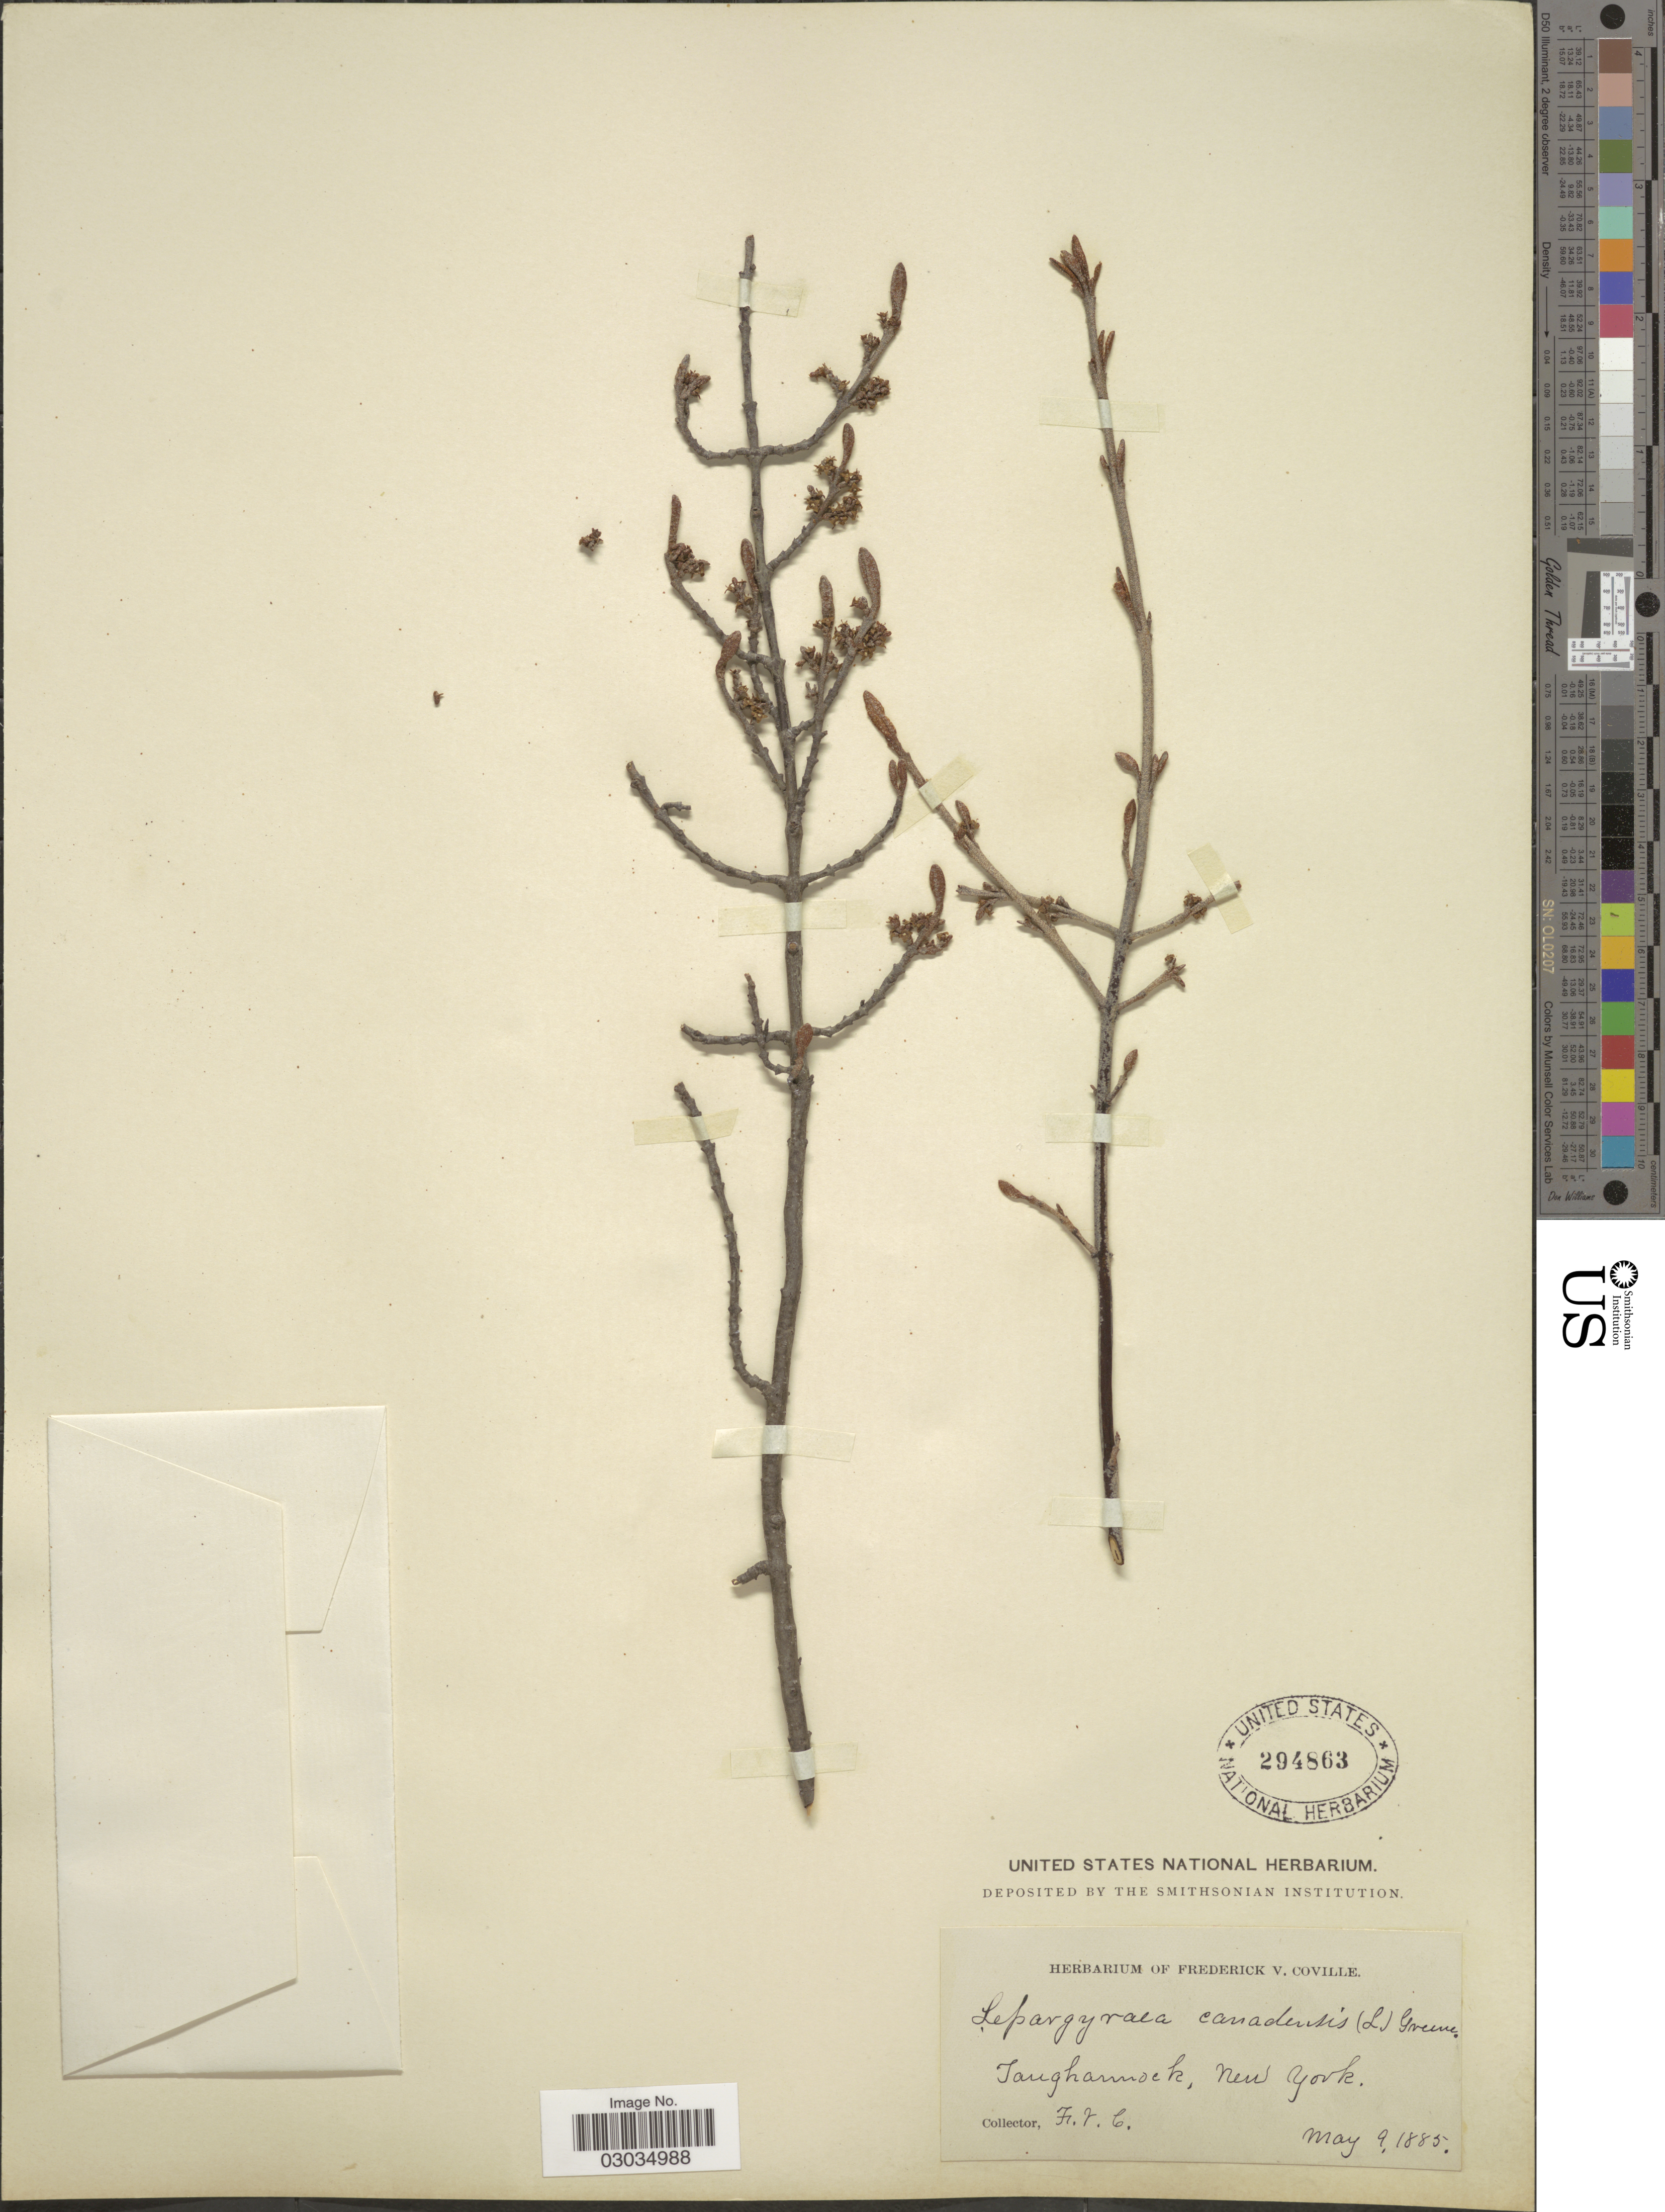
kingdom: Plantae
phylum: Tracheophyta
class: Magnoliopsida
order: Rosales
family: Elaeagnaceae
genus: Shepherdia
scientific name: Shepherdia canadensis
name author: (L.) Nutt.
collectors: F. V. Coville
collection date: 1885-05-09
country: United States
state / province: New York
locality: Taughammock, New York.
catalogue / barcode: US 294863